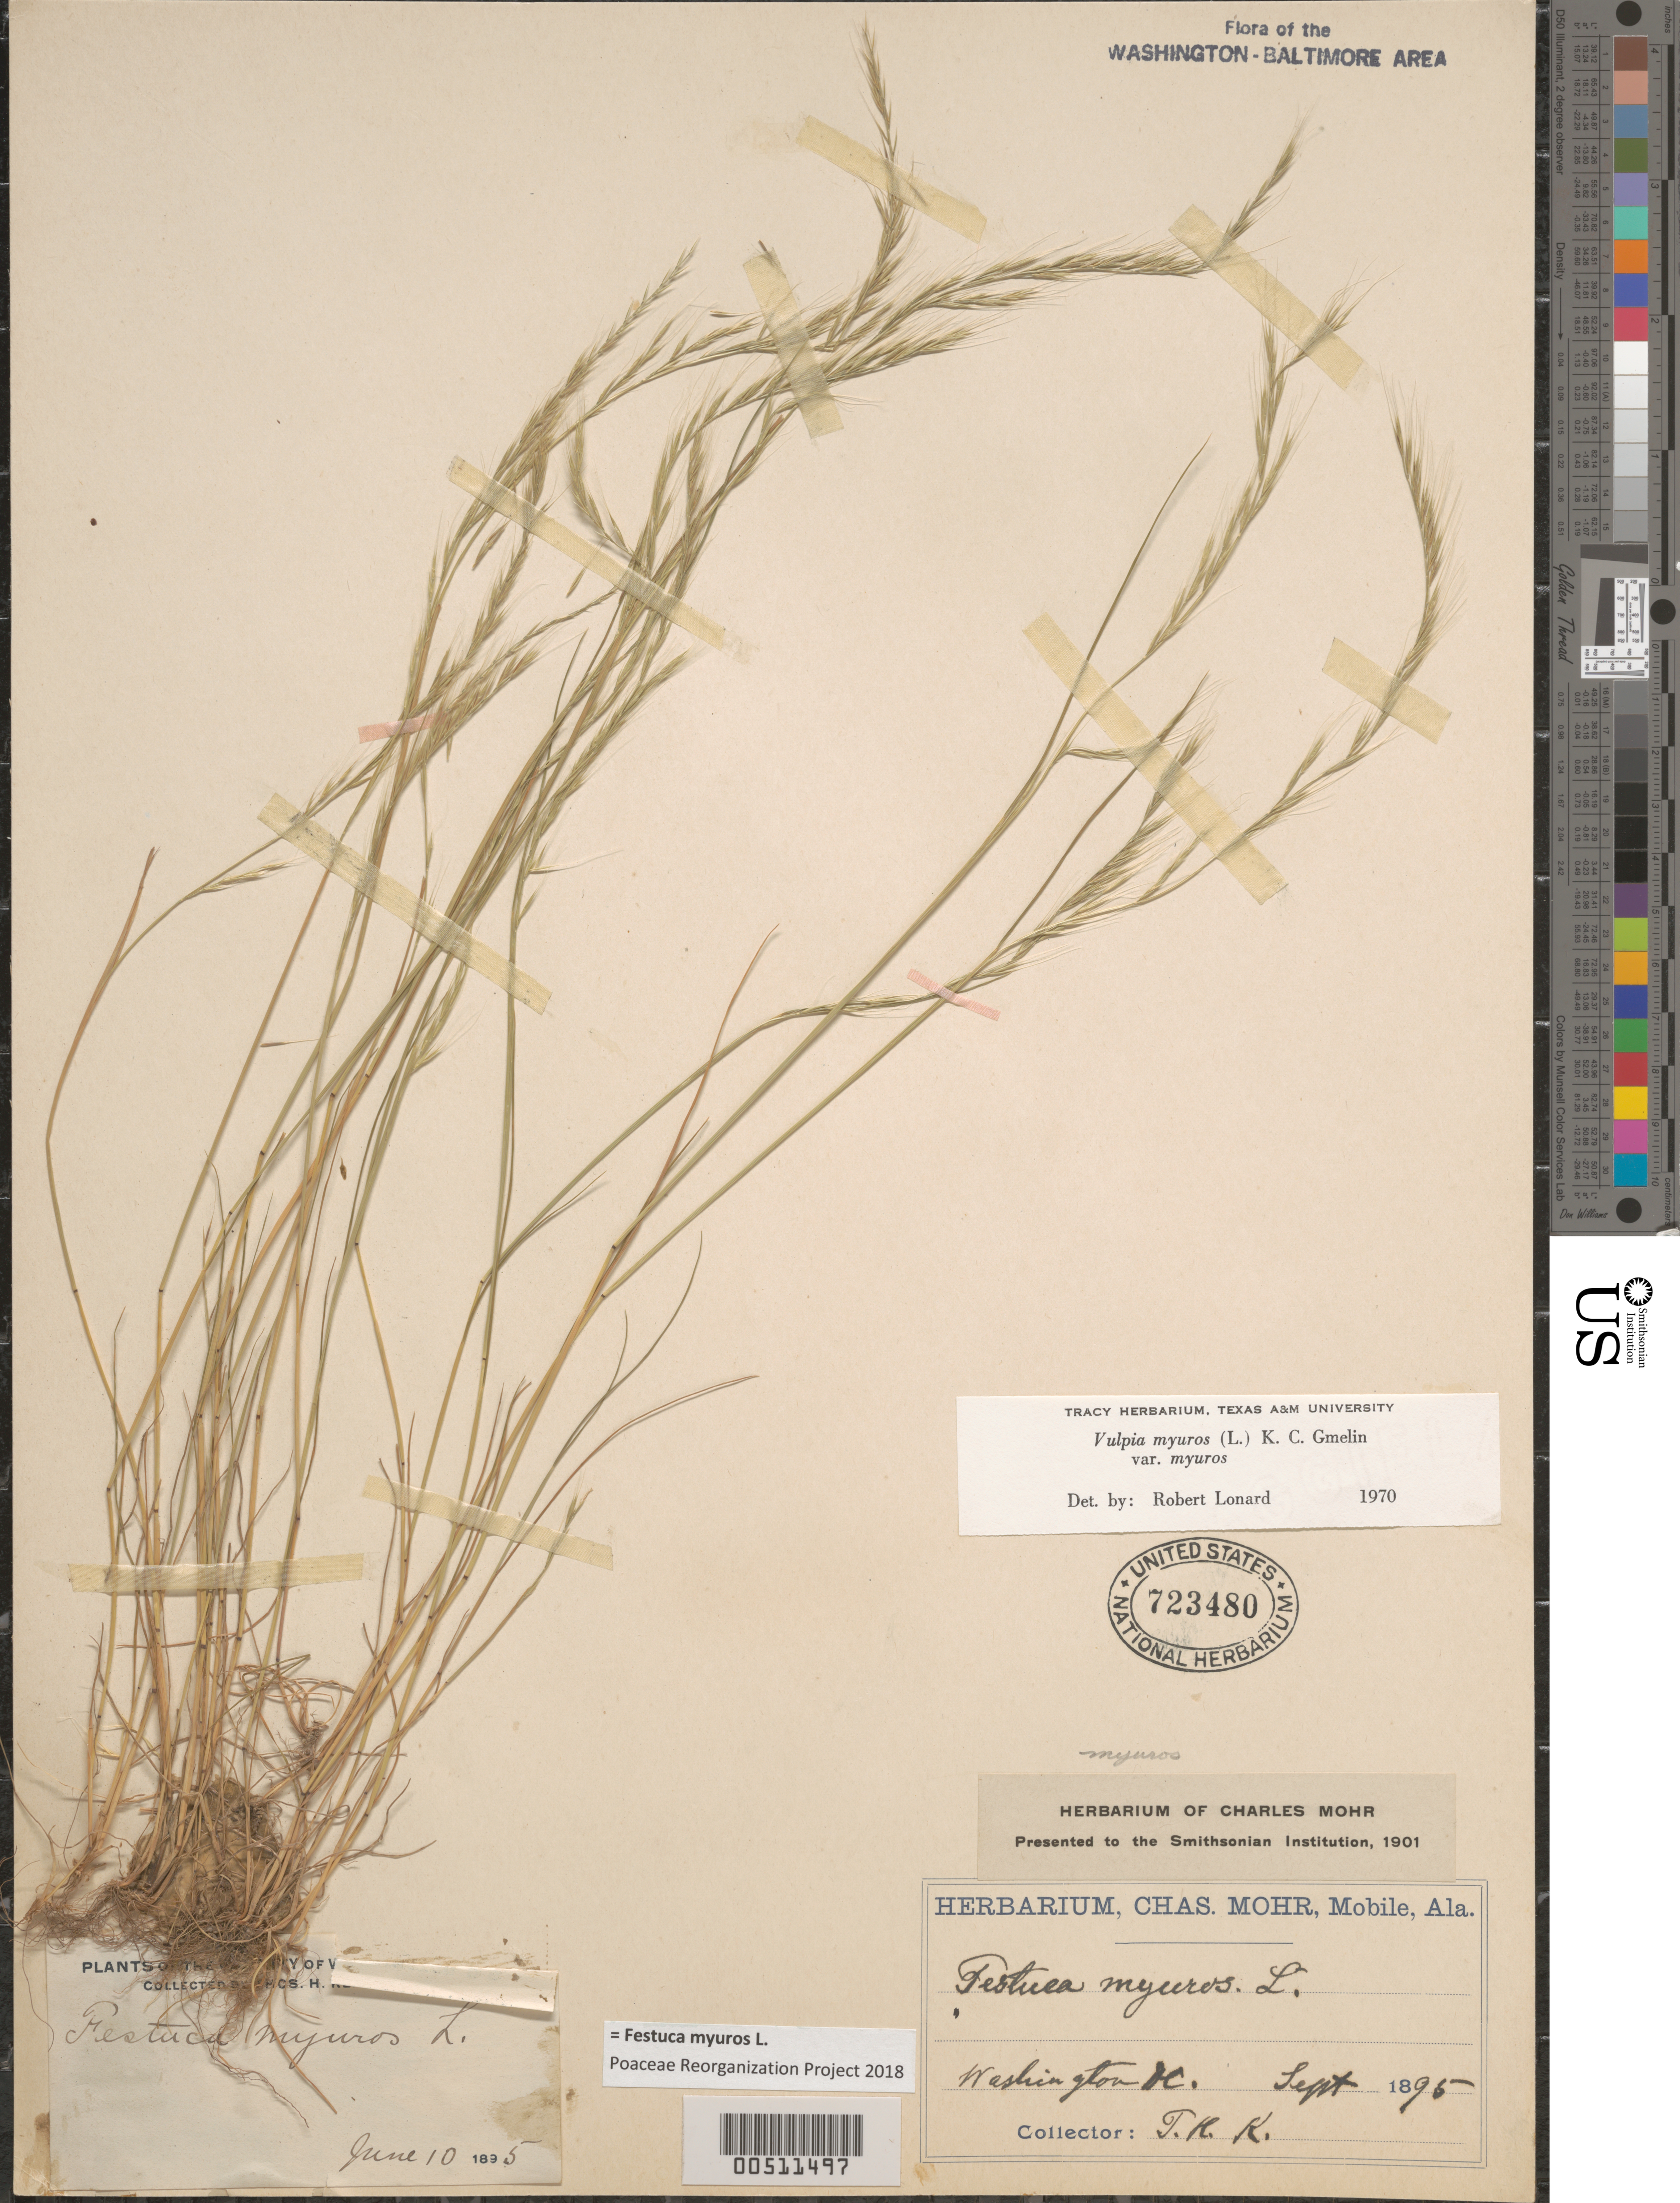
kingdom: Plantae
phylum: Tracheophyta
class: Liliopsida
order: Poales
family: Poaceae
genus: Festuca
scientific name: Festuca myuros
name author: L.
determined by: Poaceae Reorganization Project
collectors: T. H. Kearney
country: United States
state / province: District of Columbia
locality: Washington DC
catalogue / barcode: US 723480